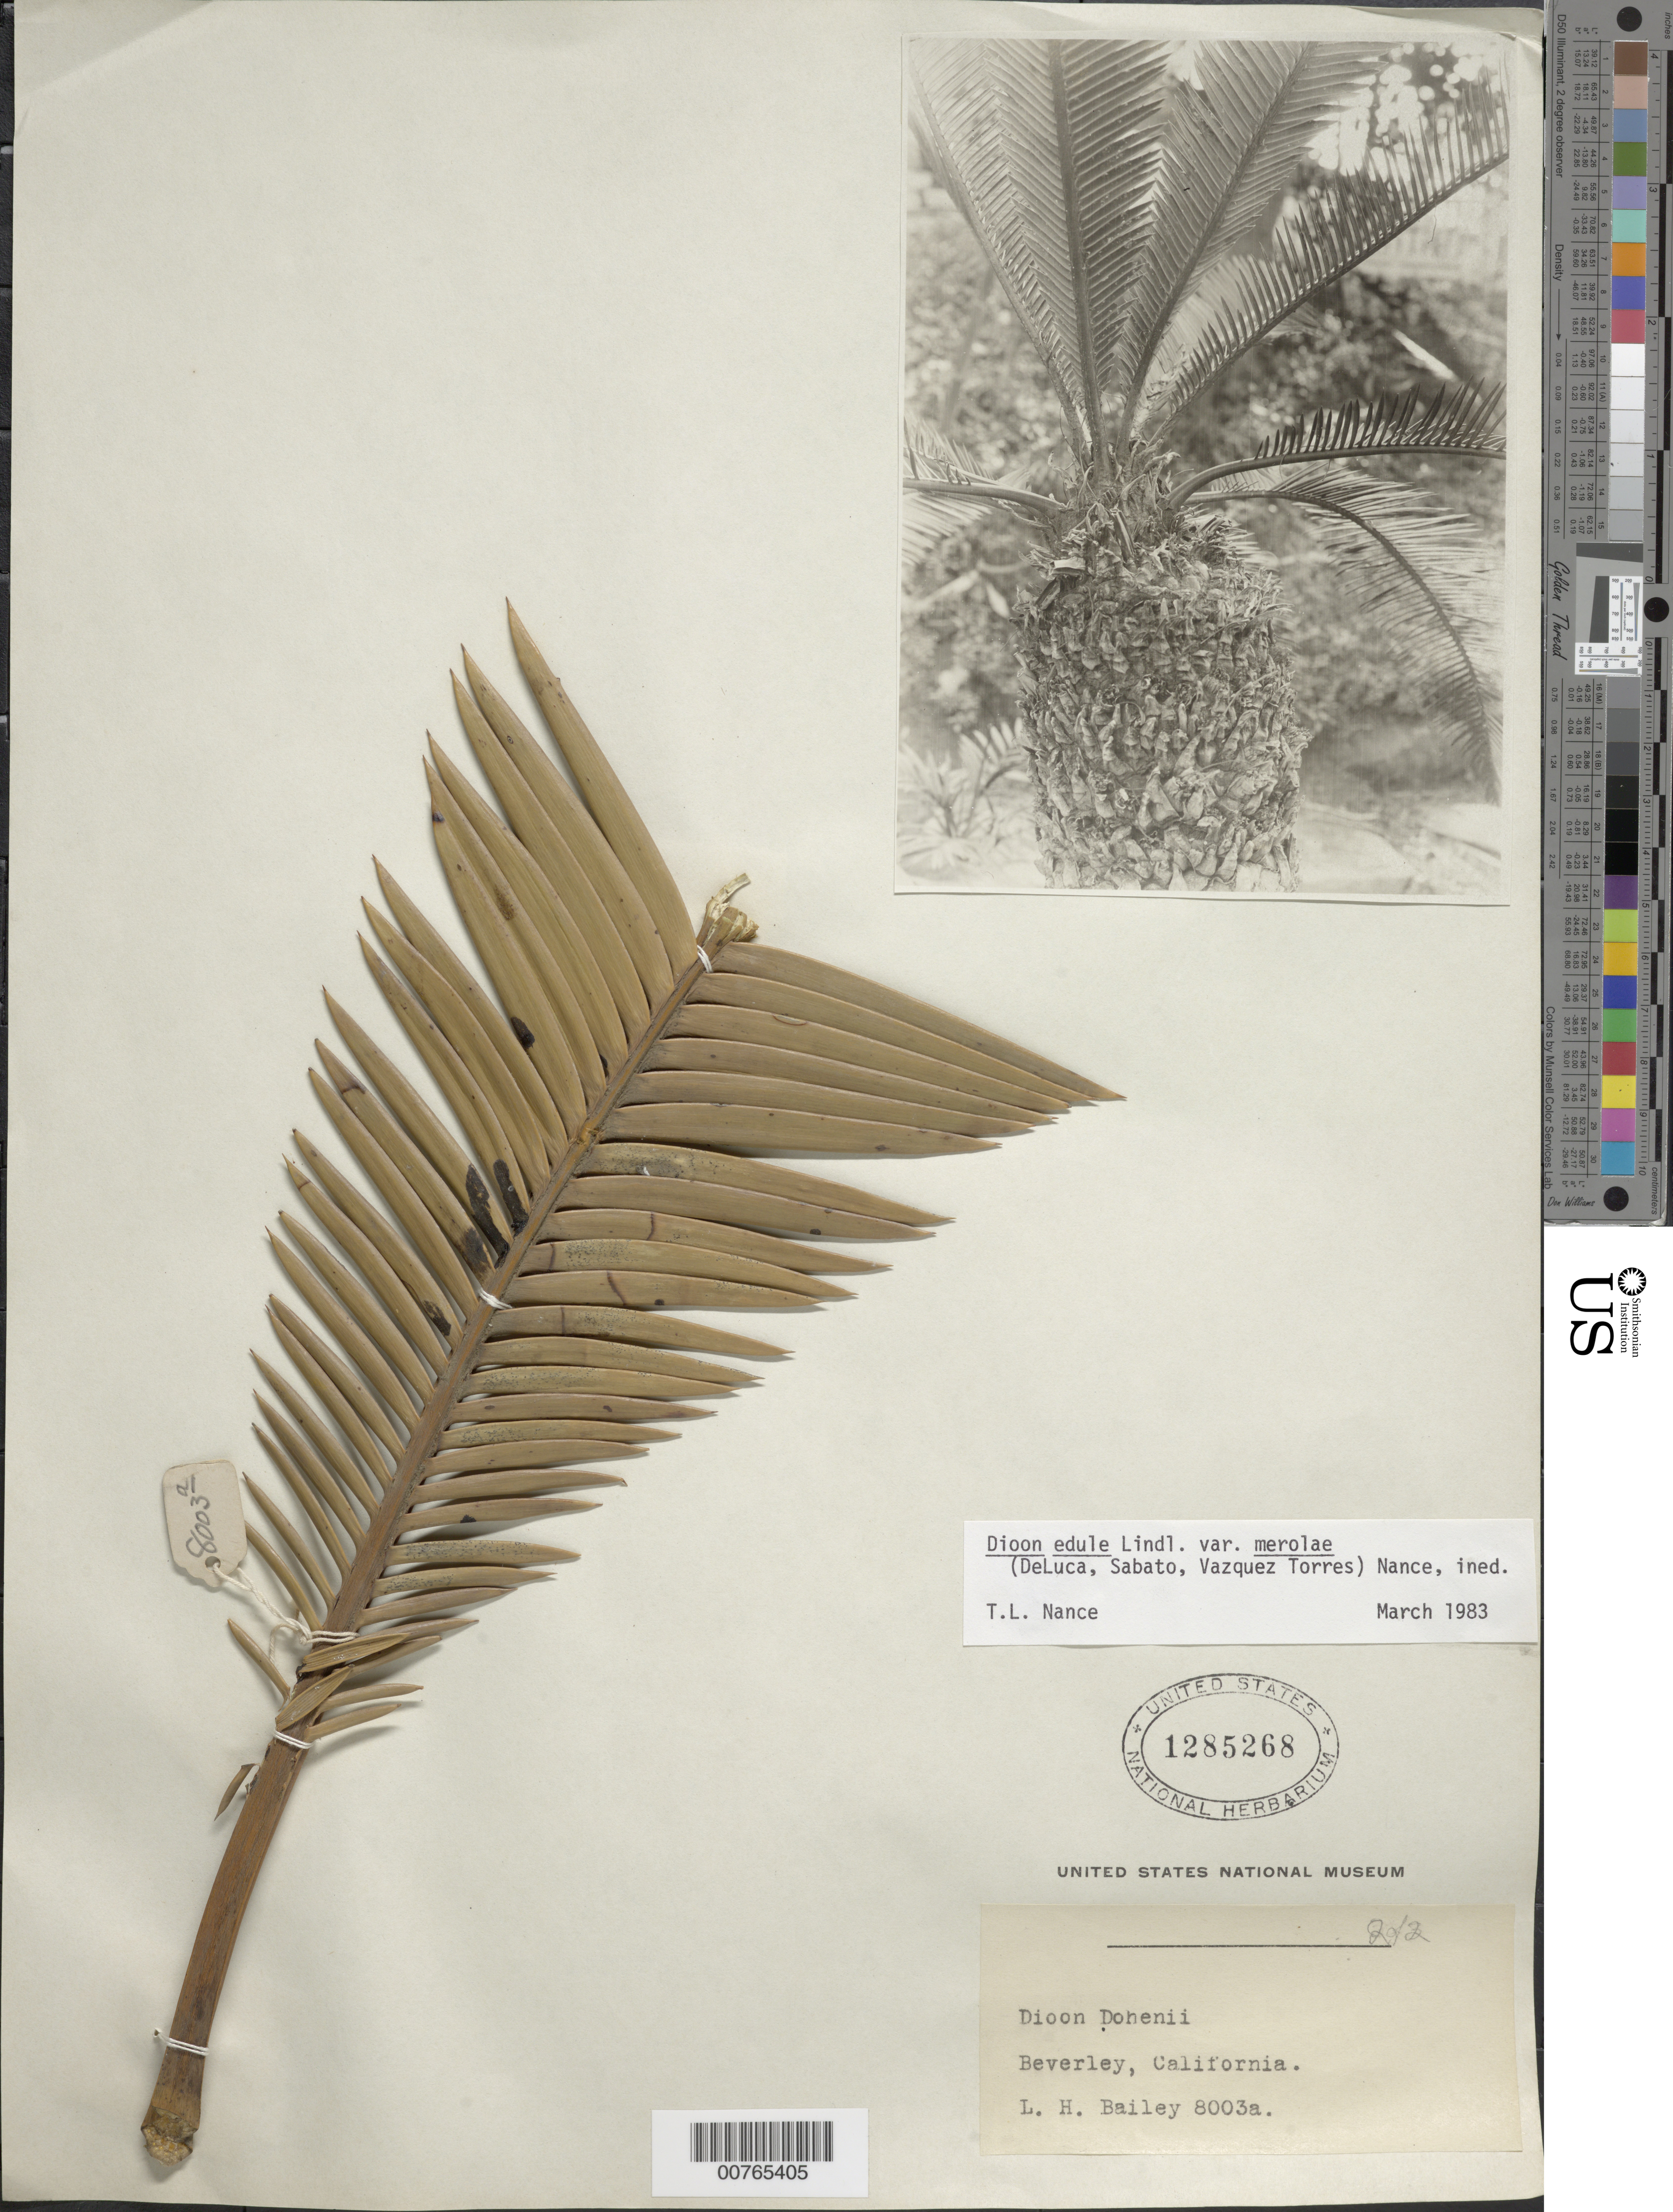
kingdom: Plantae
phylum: Tracheophyta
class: Cycadopsida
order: Cycadales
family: Zamiaceae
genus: Dioon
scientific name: Dioon dohenii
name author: E.A. Howard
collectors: L. H. Bailey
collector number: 8003a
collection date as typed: Nov 1926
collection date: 1926-11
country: United States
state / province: California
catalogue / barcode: US 1285268